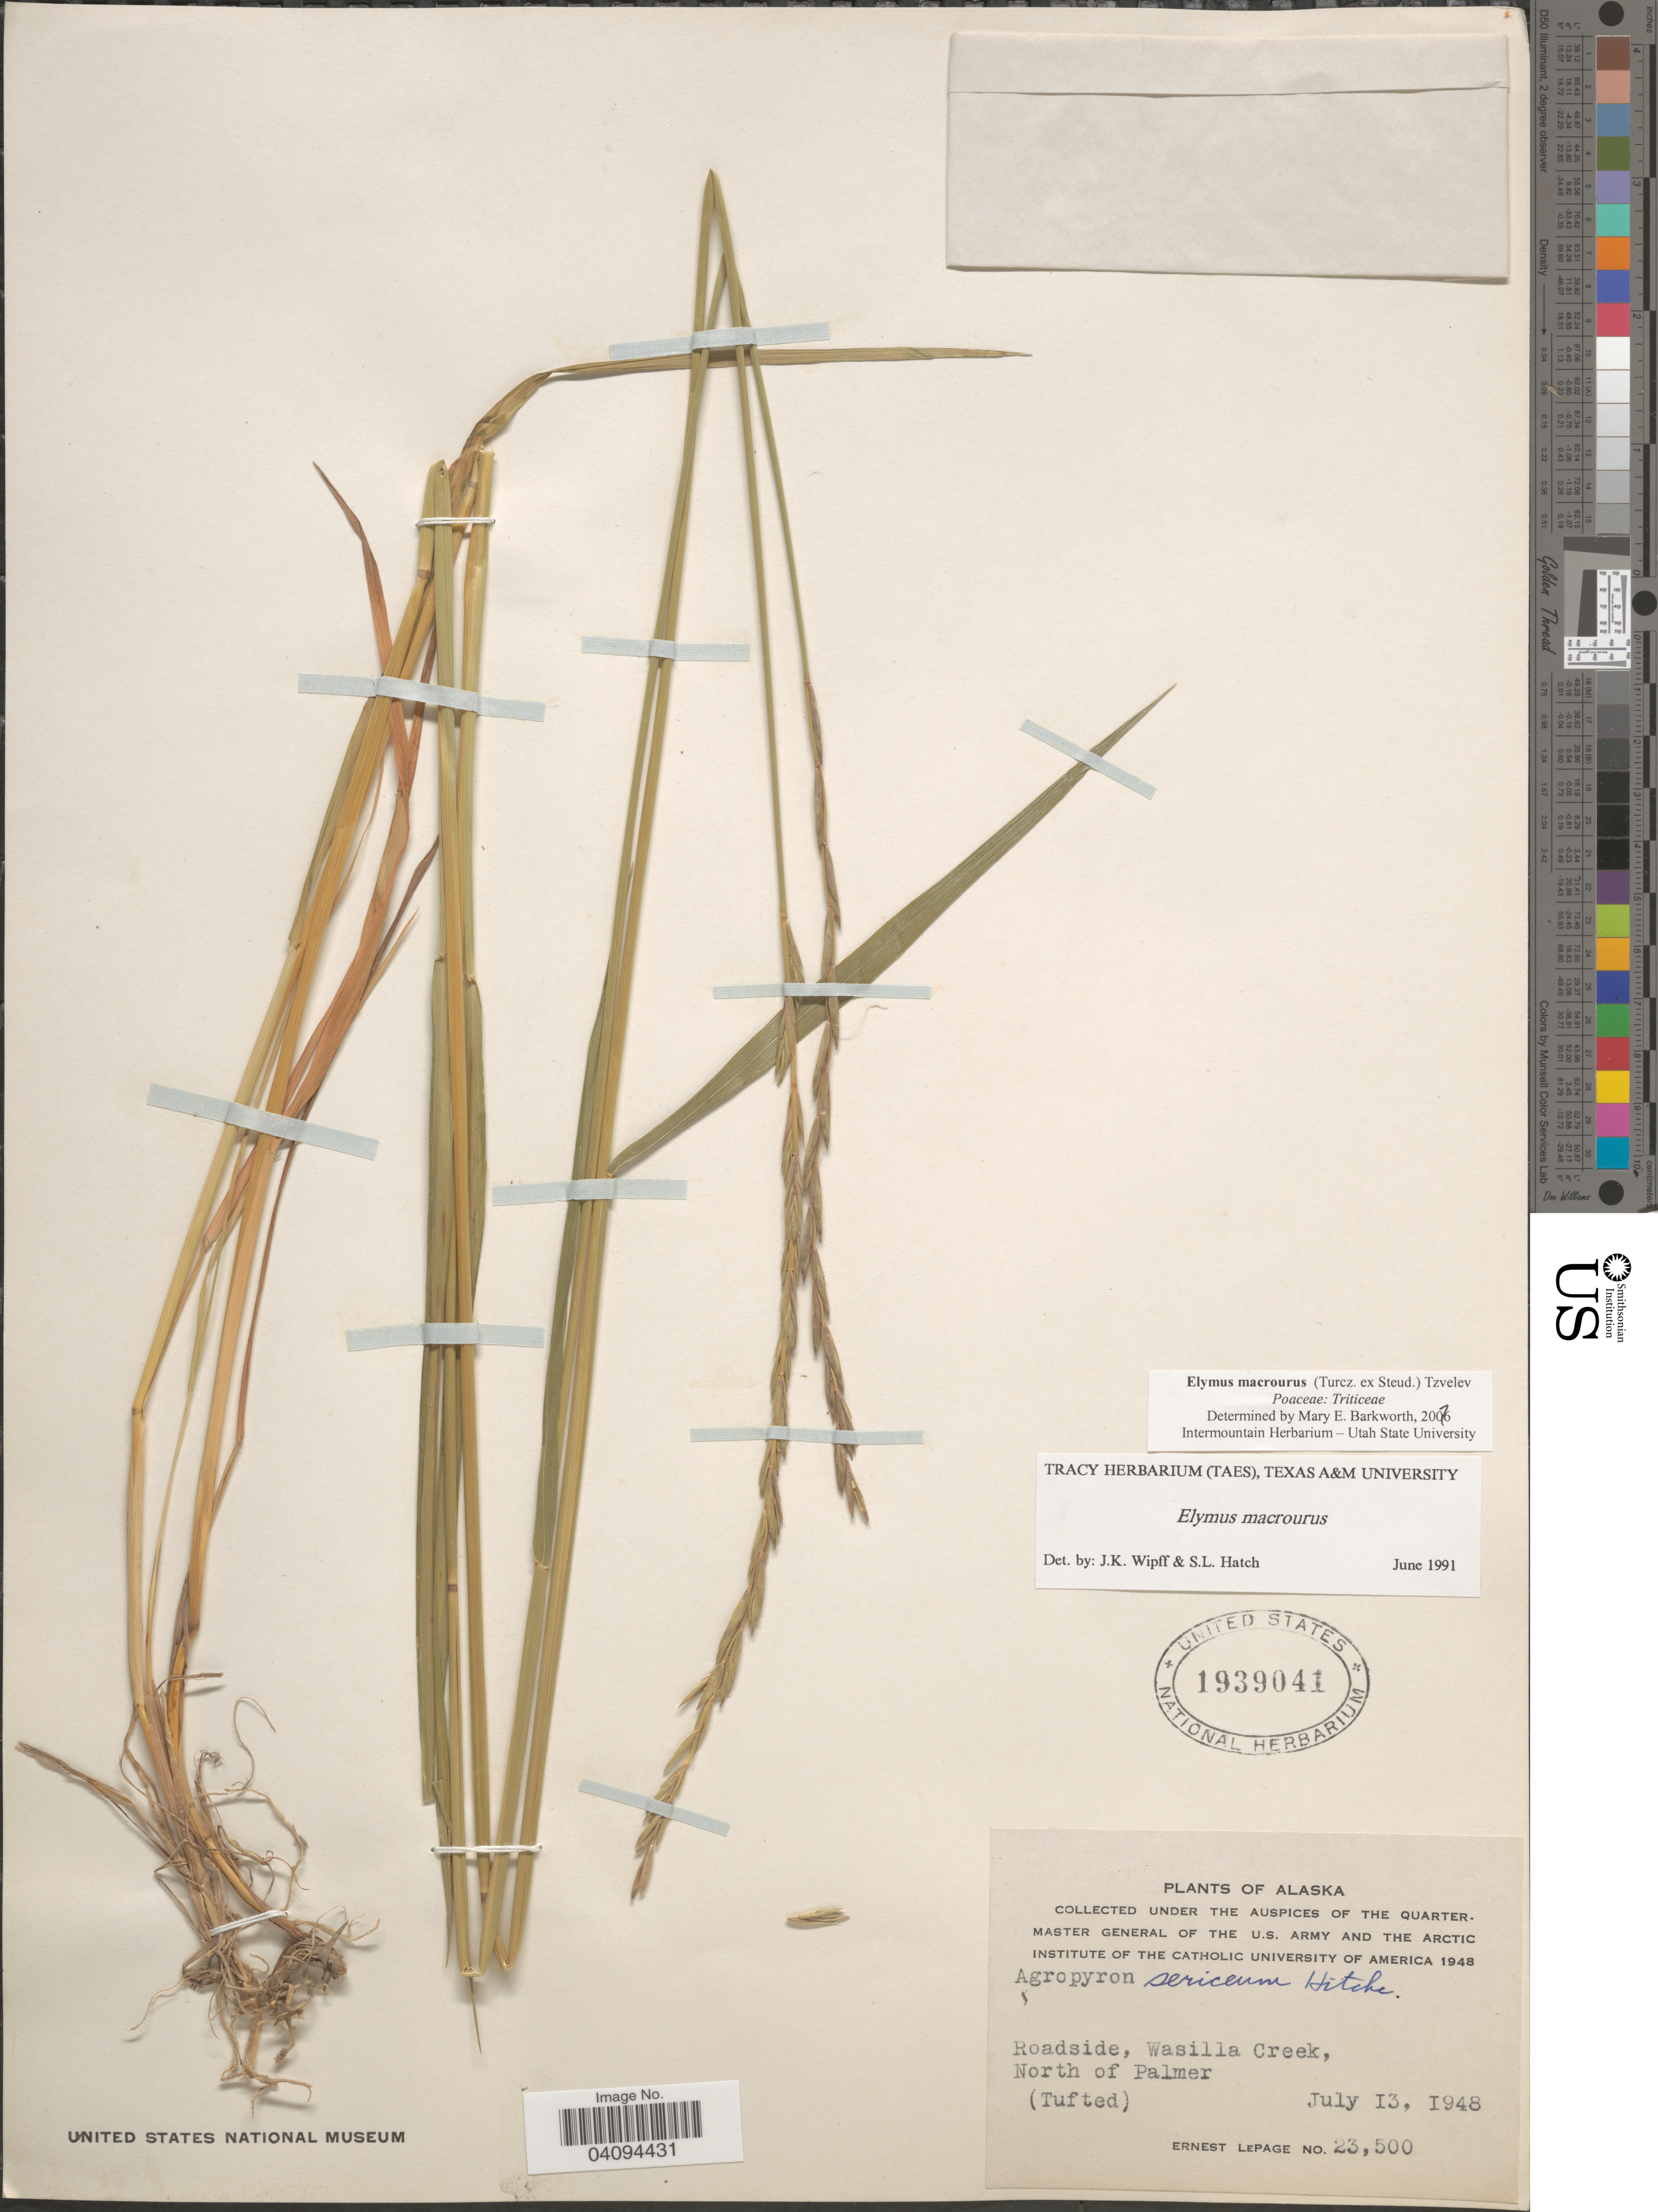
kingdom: Plantae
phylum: Tracheophyta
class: Liliopsida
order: Poales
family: Poaceae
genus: Elymus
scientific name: Elymus macrourus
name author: (Turcz. ex Steud.) Tzvelev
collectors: E. Lepage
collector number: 23500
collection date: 1948-07-13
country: United States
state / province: Alaska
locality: Roadside, Wasilla CReek, North of Palmer.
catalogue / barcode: US 1939041